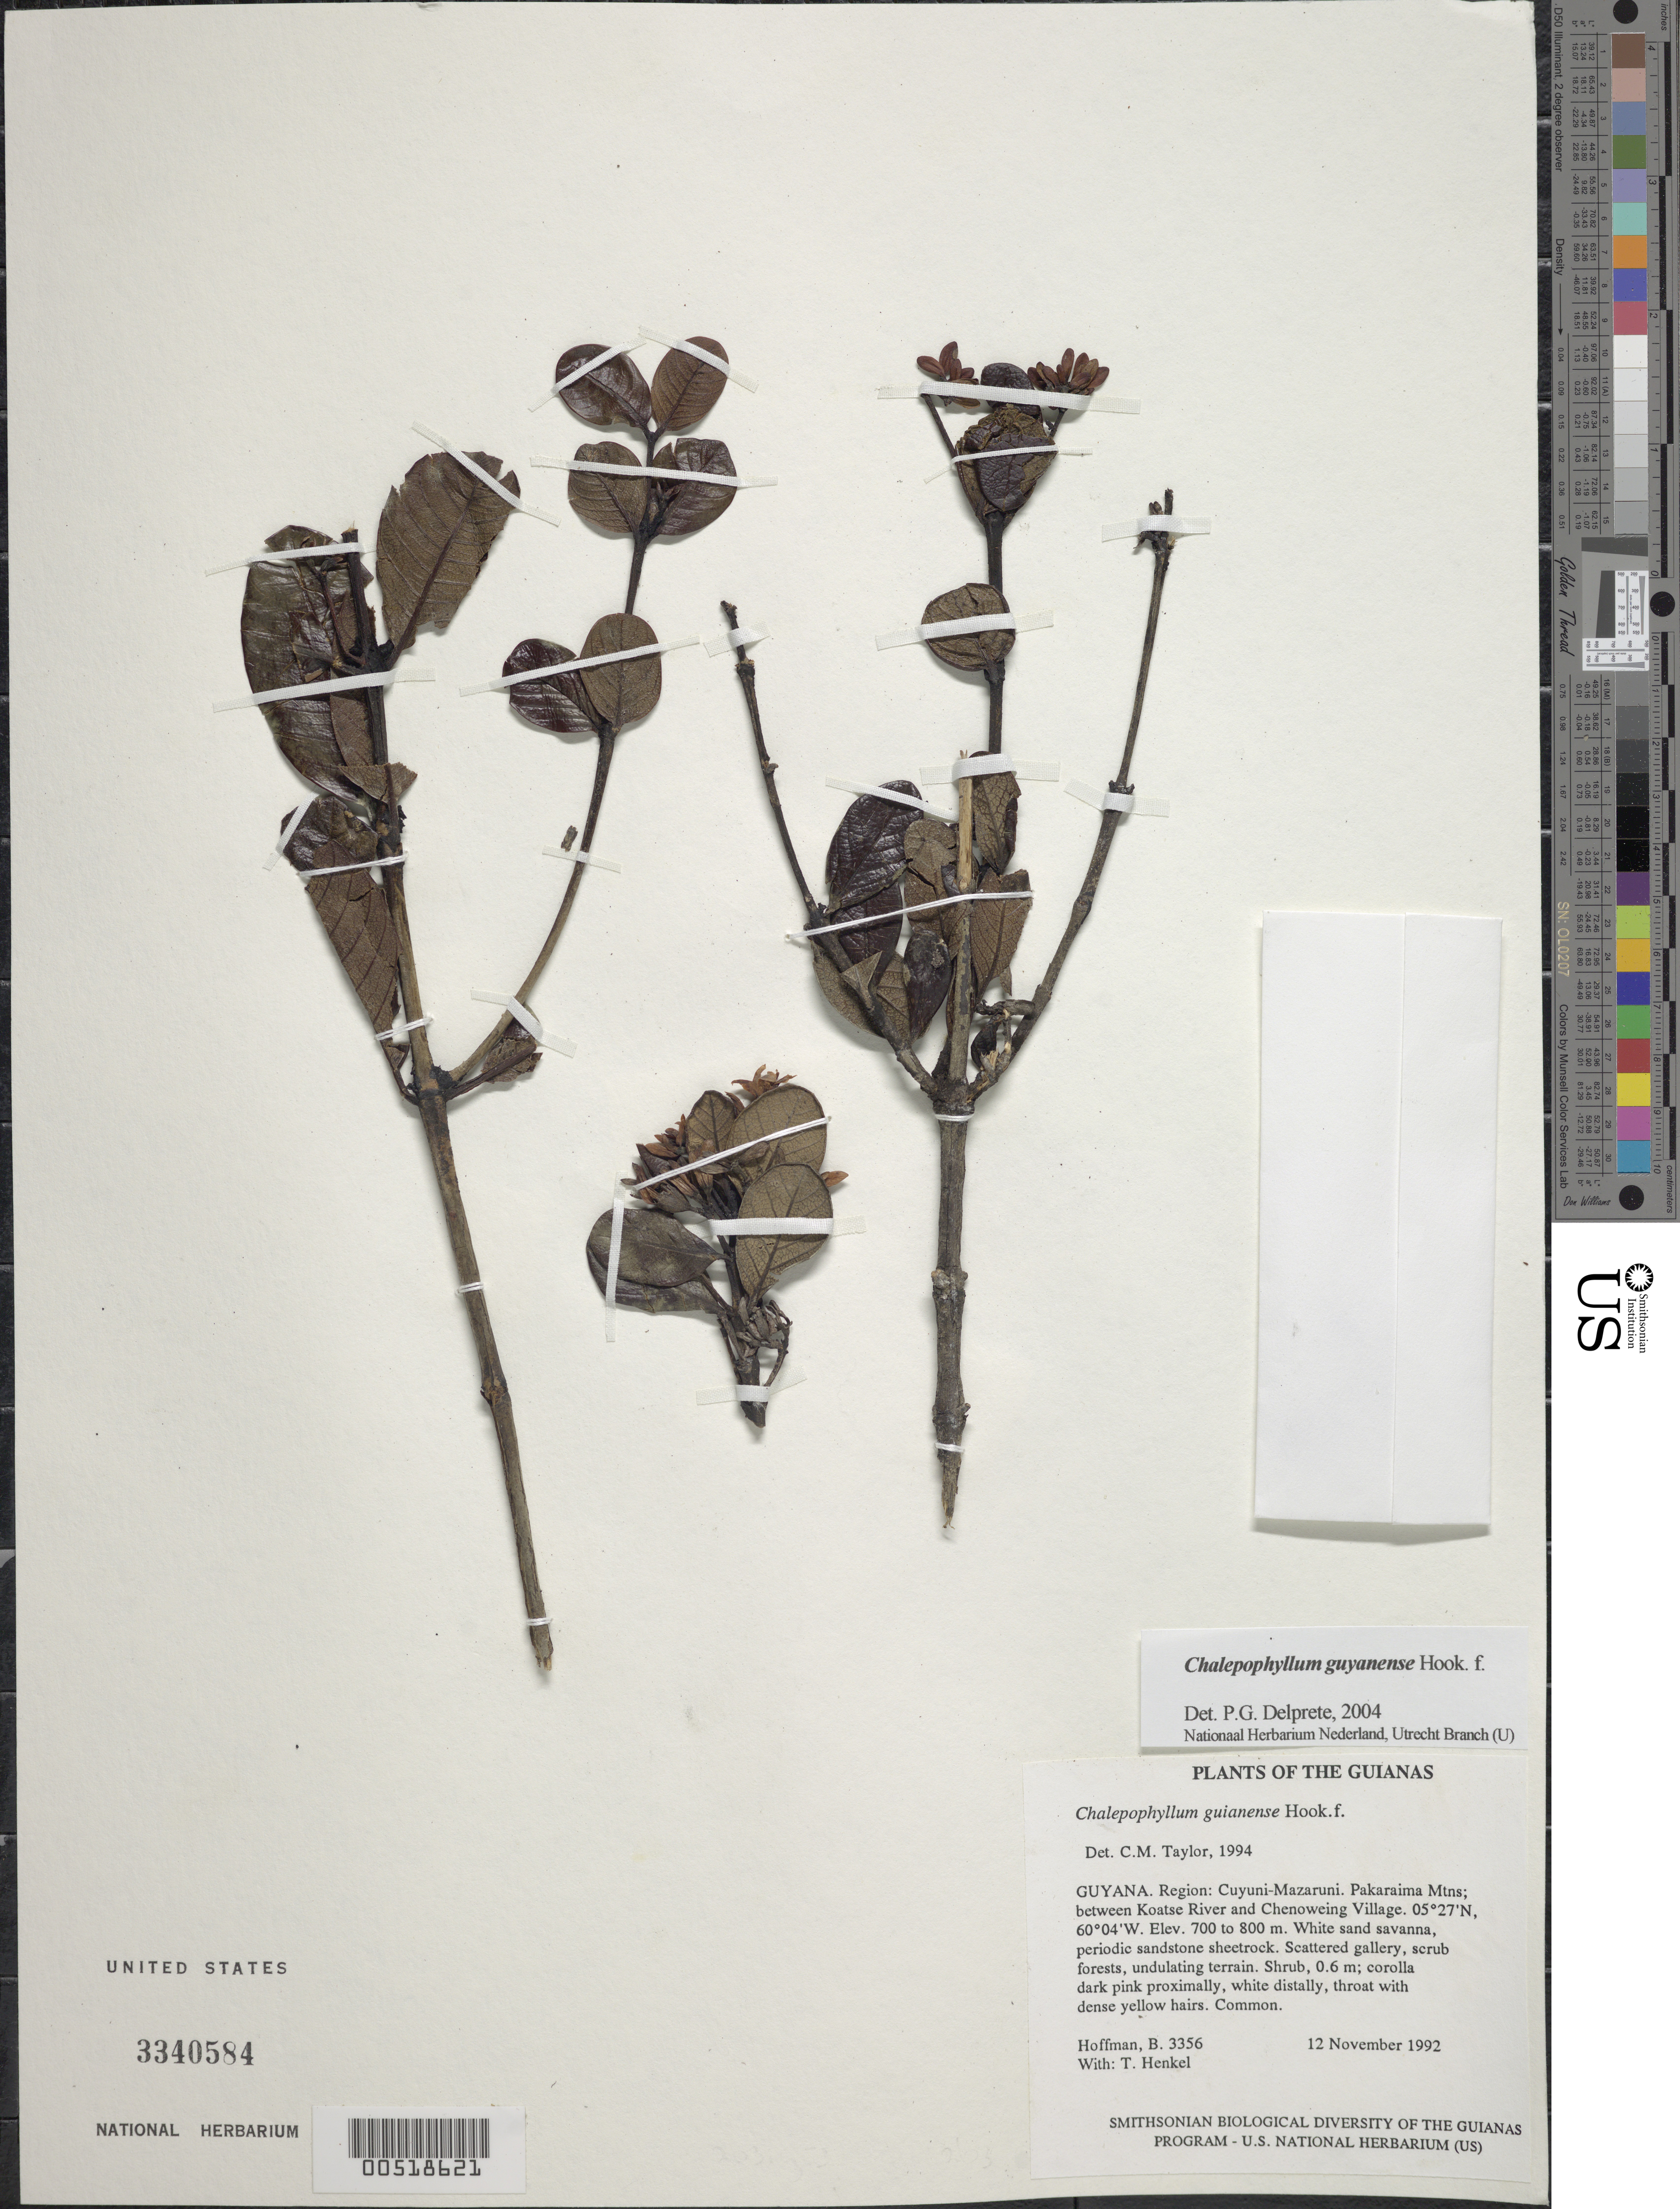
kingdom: Plantae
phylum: Tracheophyta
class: Magnoliopsida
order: Gentianales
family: Rubiaceae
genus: Chalepophyllum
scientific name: Chalepophyllum guianense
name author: Hook. f.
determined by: Taylor, Charlotte M.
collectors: B. Hoffman & T. Henkel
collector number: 3356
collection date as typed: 12 November 1992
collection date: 1992-11-12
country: Guyana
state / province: Cuyuni-Mazaruni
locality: Pakaraima Mountains; between Koatse River and Chenoweing village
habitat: White sand savanna, periodic sandstone sheetrock. Scattered gallery, scrub forests, undulating terrain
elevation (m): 700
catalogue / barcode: US 3340584